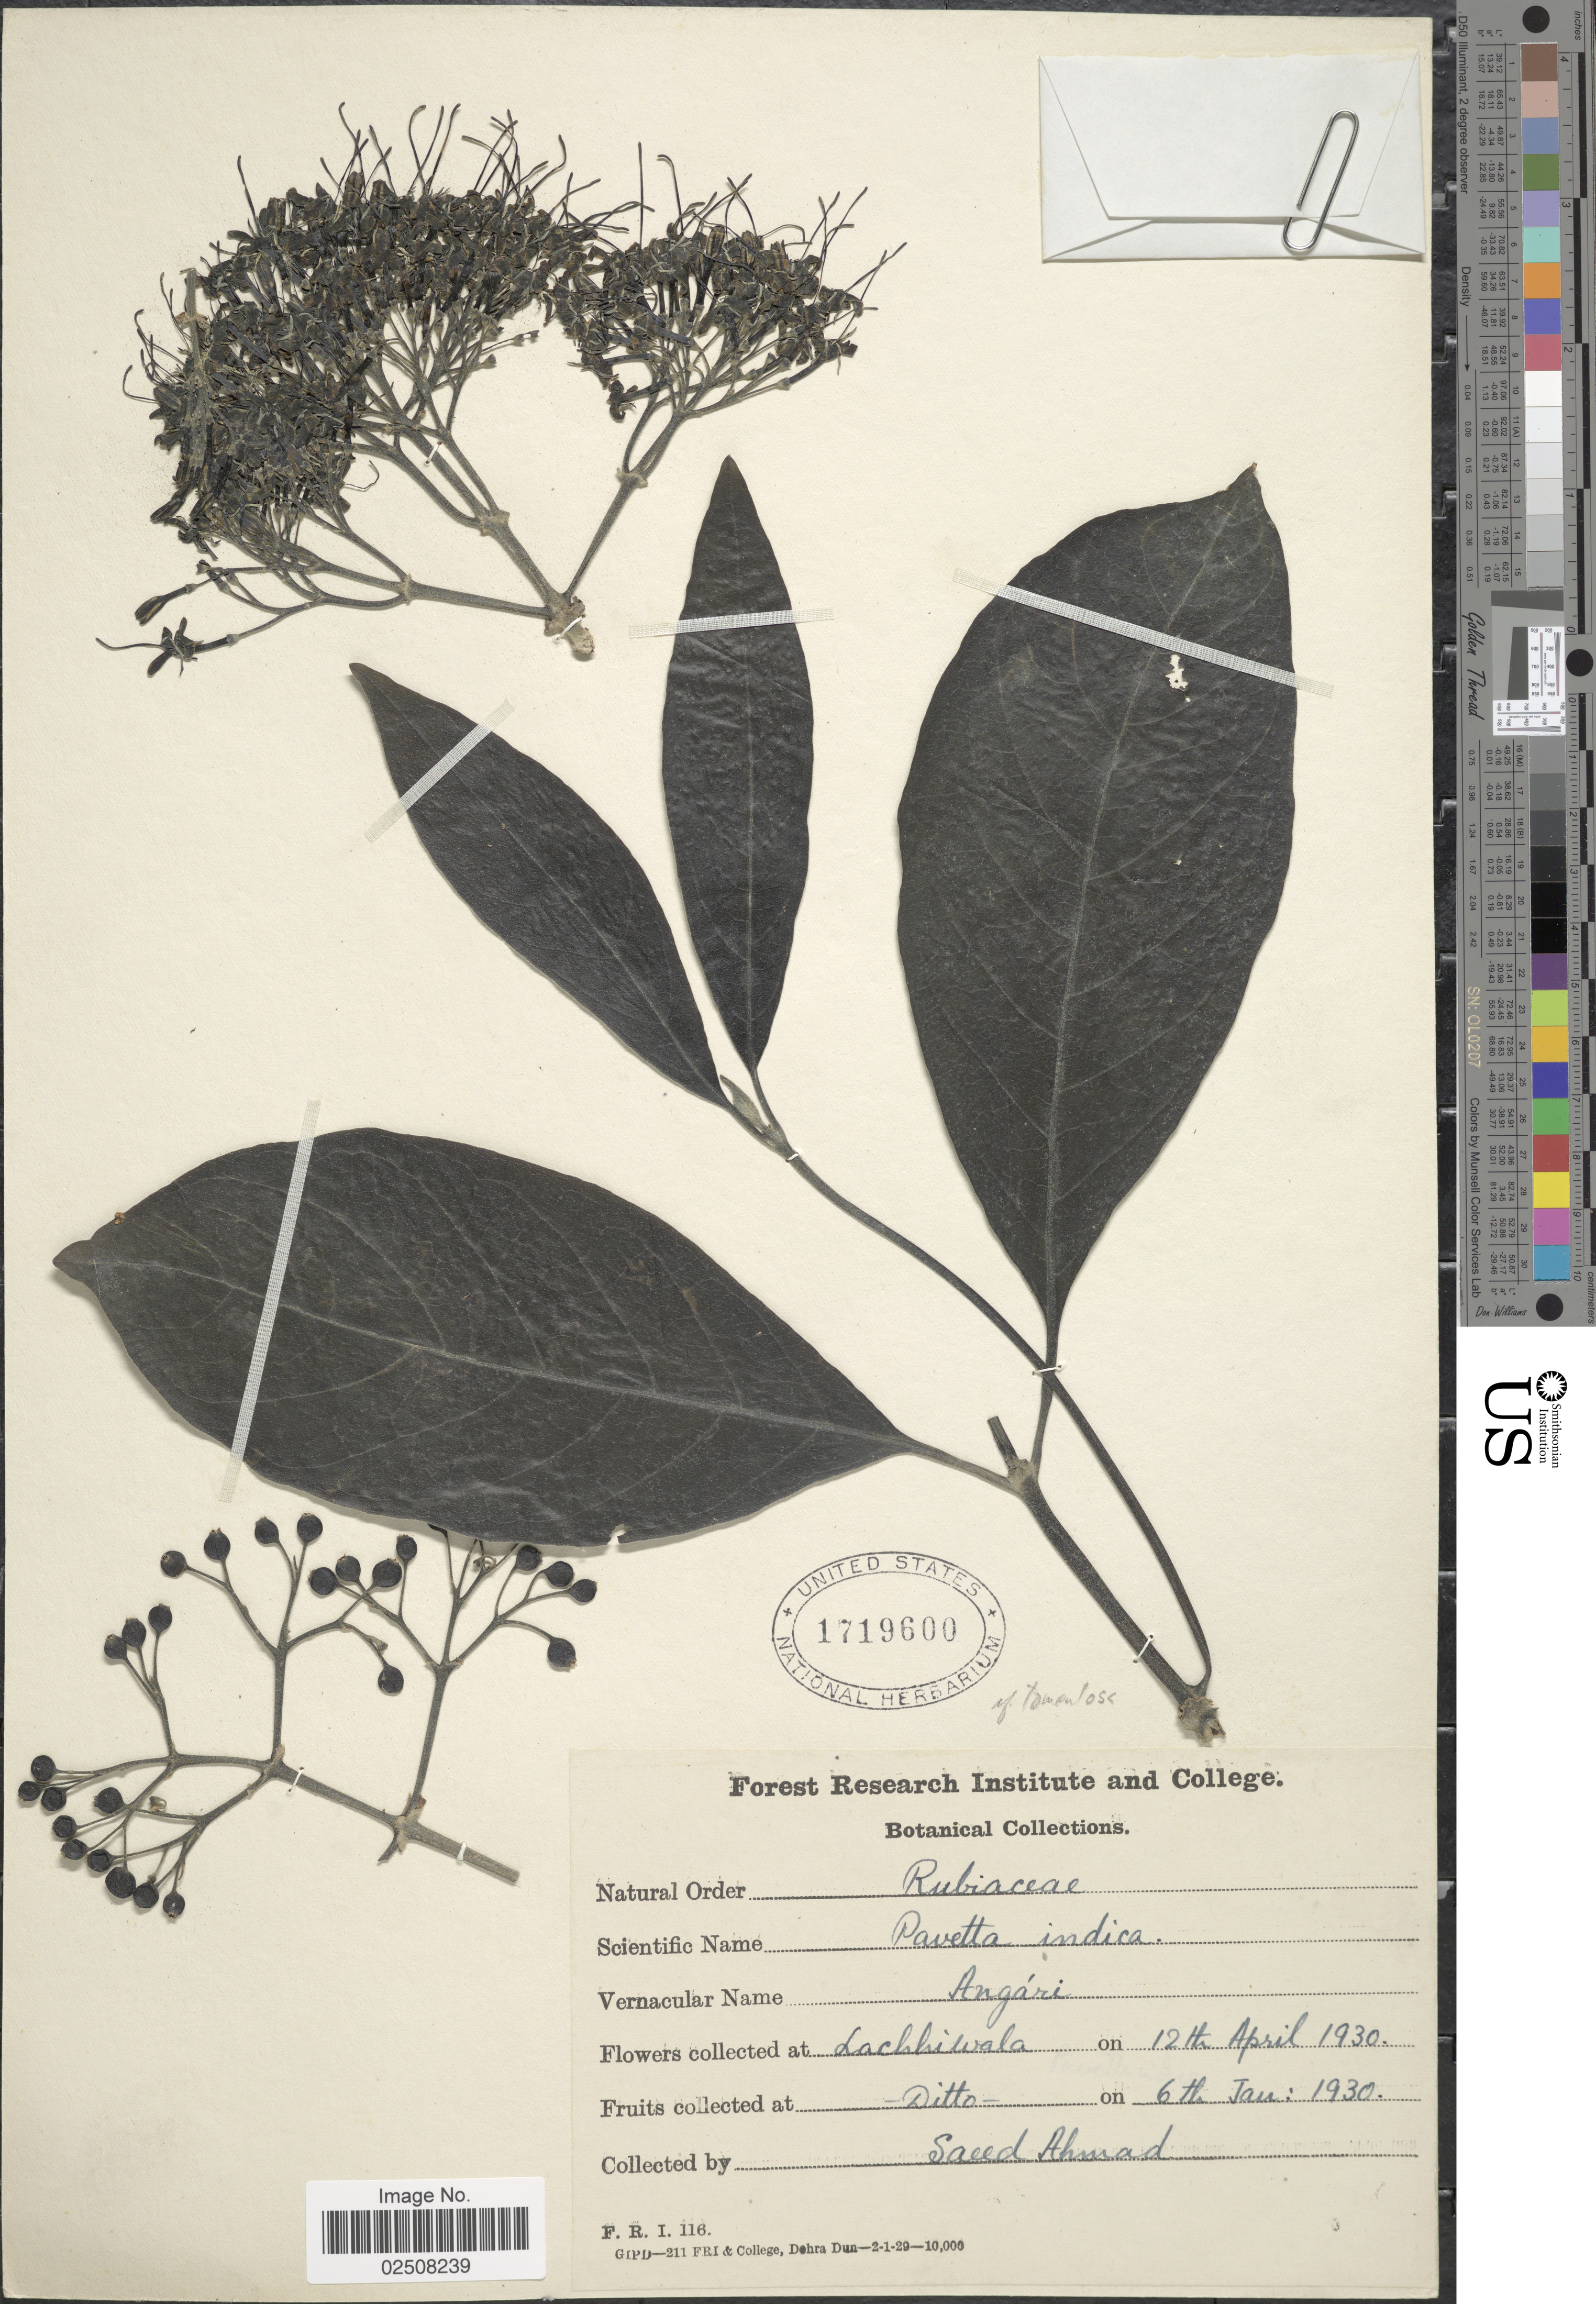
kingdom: Plantae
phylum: Tracheophyta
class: Magnoliopsida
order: Gentianales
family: Rubiaceae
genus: Pavetta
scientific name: Pavetta tomentosa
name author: Roxb. ex Sm.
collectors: S. Ahmad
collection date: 1930-01-06/1930-04-12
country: India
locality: Lachhiwala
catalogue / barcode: US 1719600